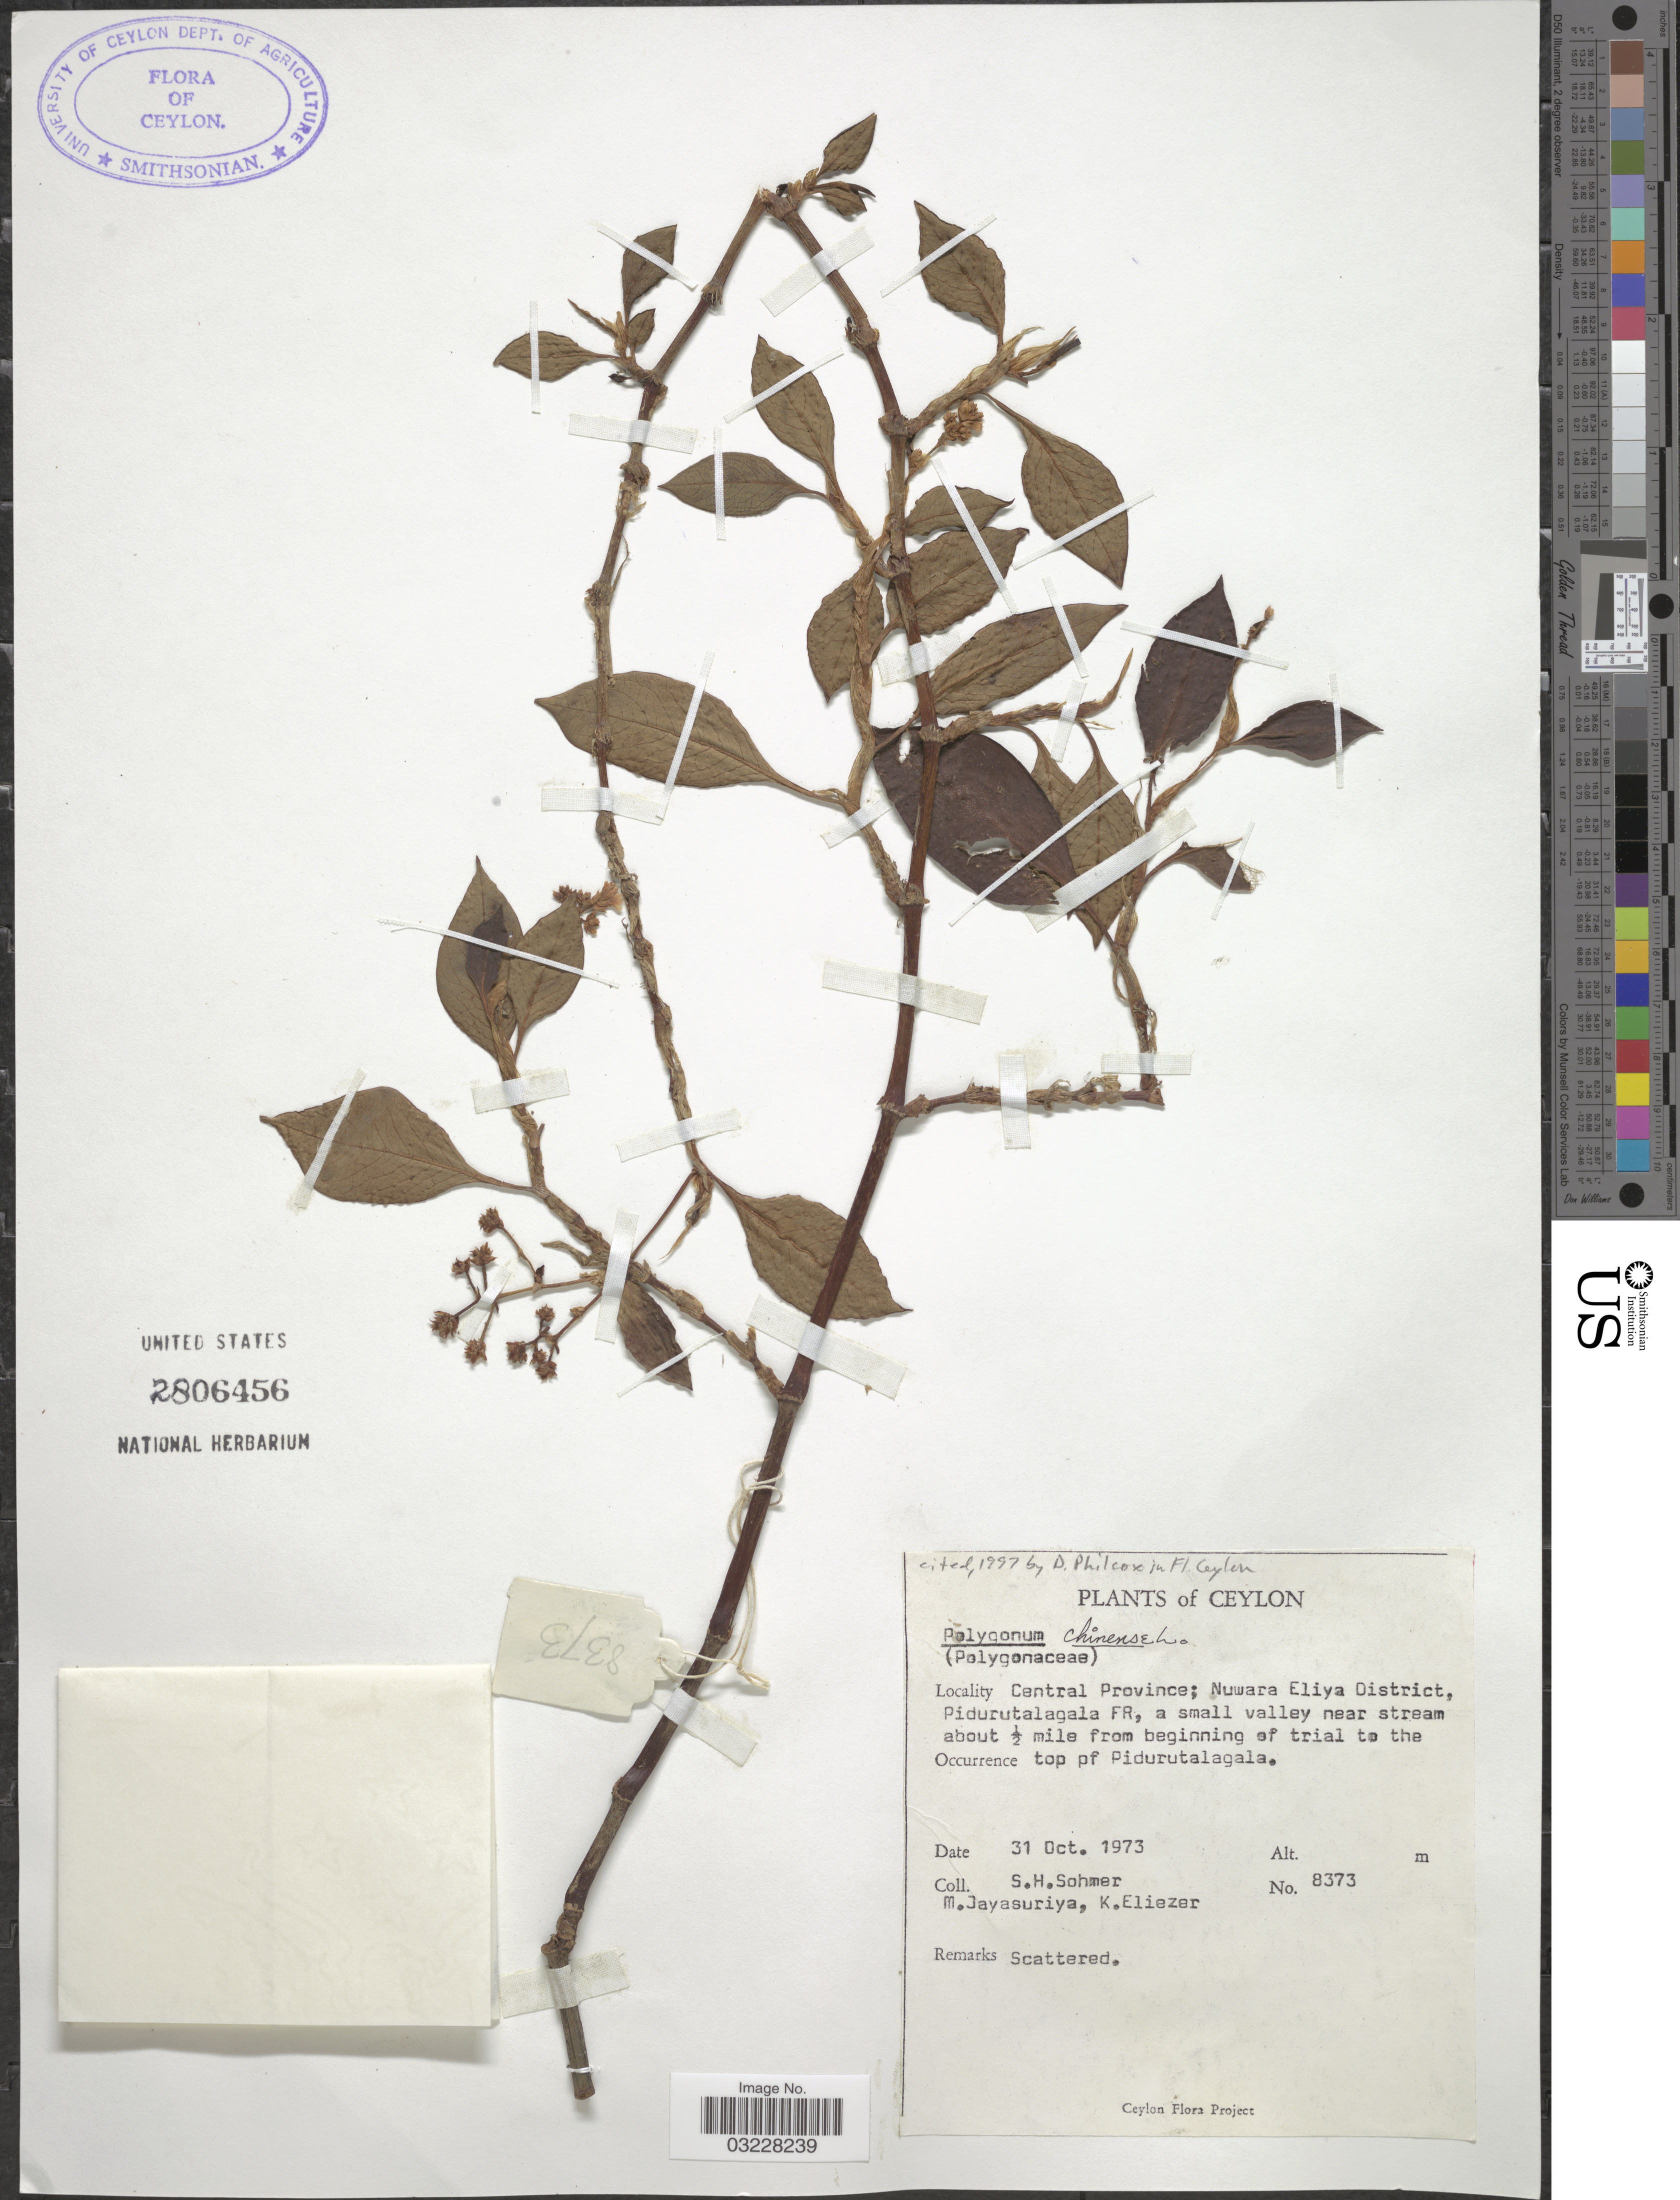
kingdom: Plantae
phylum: Tracheophyta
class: Magnoliopsida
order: Caryophyllales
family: Polygonaceae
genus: Polygonum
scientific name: Polygonum chinense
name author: L.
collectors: S. H. Sohmer, M. Jayasuriya & K. Eliezer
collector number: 8373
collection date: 1973-10-31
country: Sri Lanka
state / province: Central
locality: Ceylon. Nuwara Eliya District, Pidurutalagala FR, a small valley near stream about ½ mile from beginning of trail to the top of Pidurutalagala.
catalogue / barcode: US 2806456